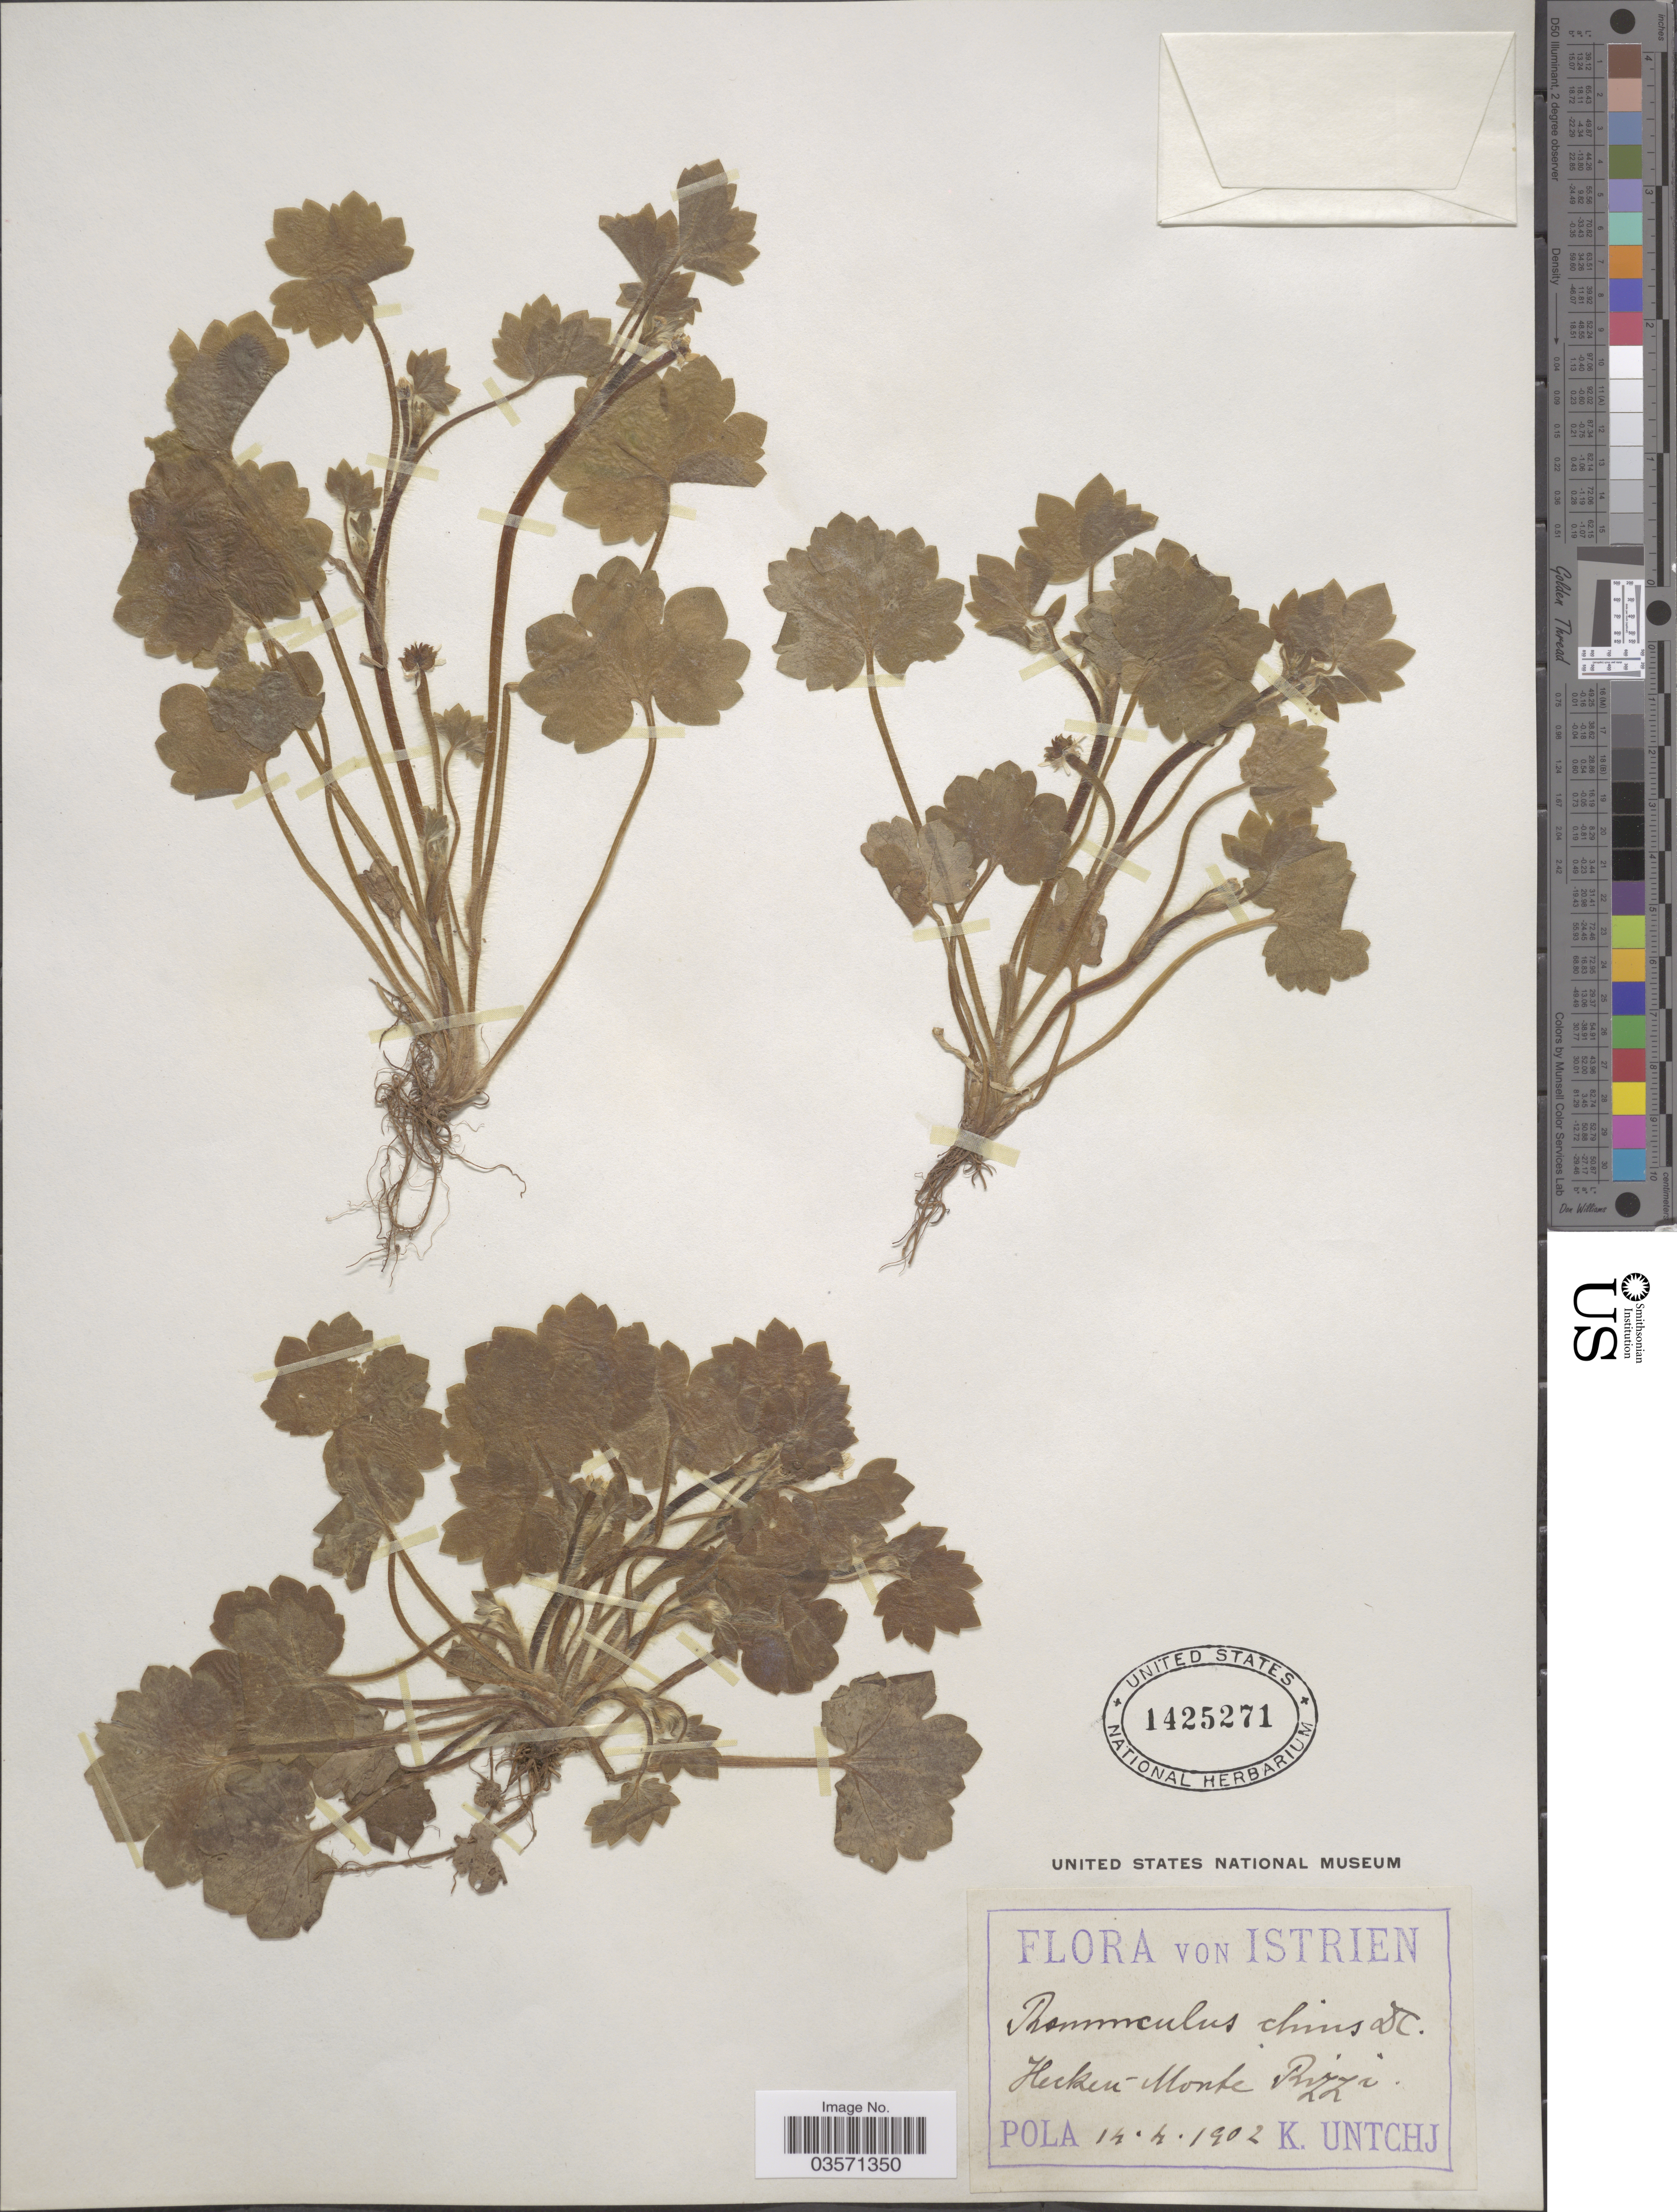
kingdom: Plantae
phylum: Tracheophyta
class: Magnoliopsida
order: Ranunculales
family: Ranunculaceae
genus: Ranunculus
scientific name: Ranunculus chius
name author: DC.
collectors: K. Untchj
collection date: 1902-04-14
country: Croatia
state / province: Istria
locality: Istrien. Hecken-Monte Rizzi. Pola.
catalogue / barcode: US 1425271